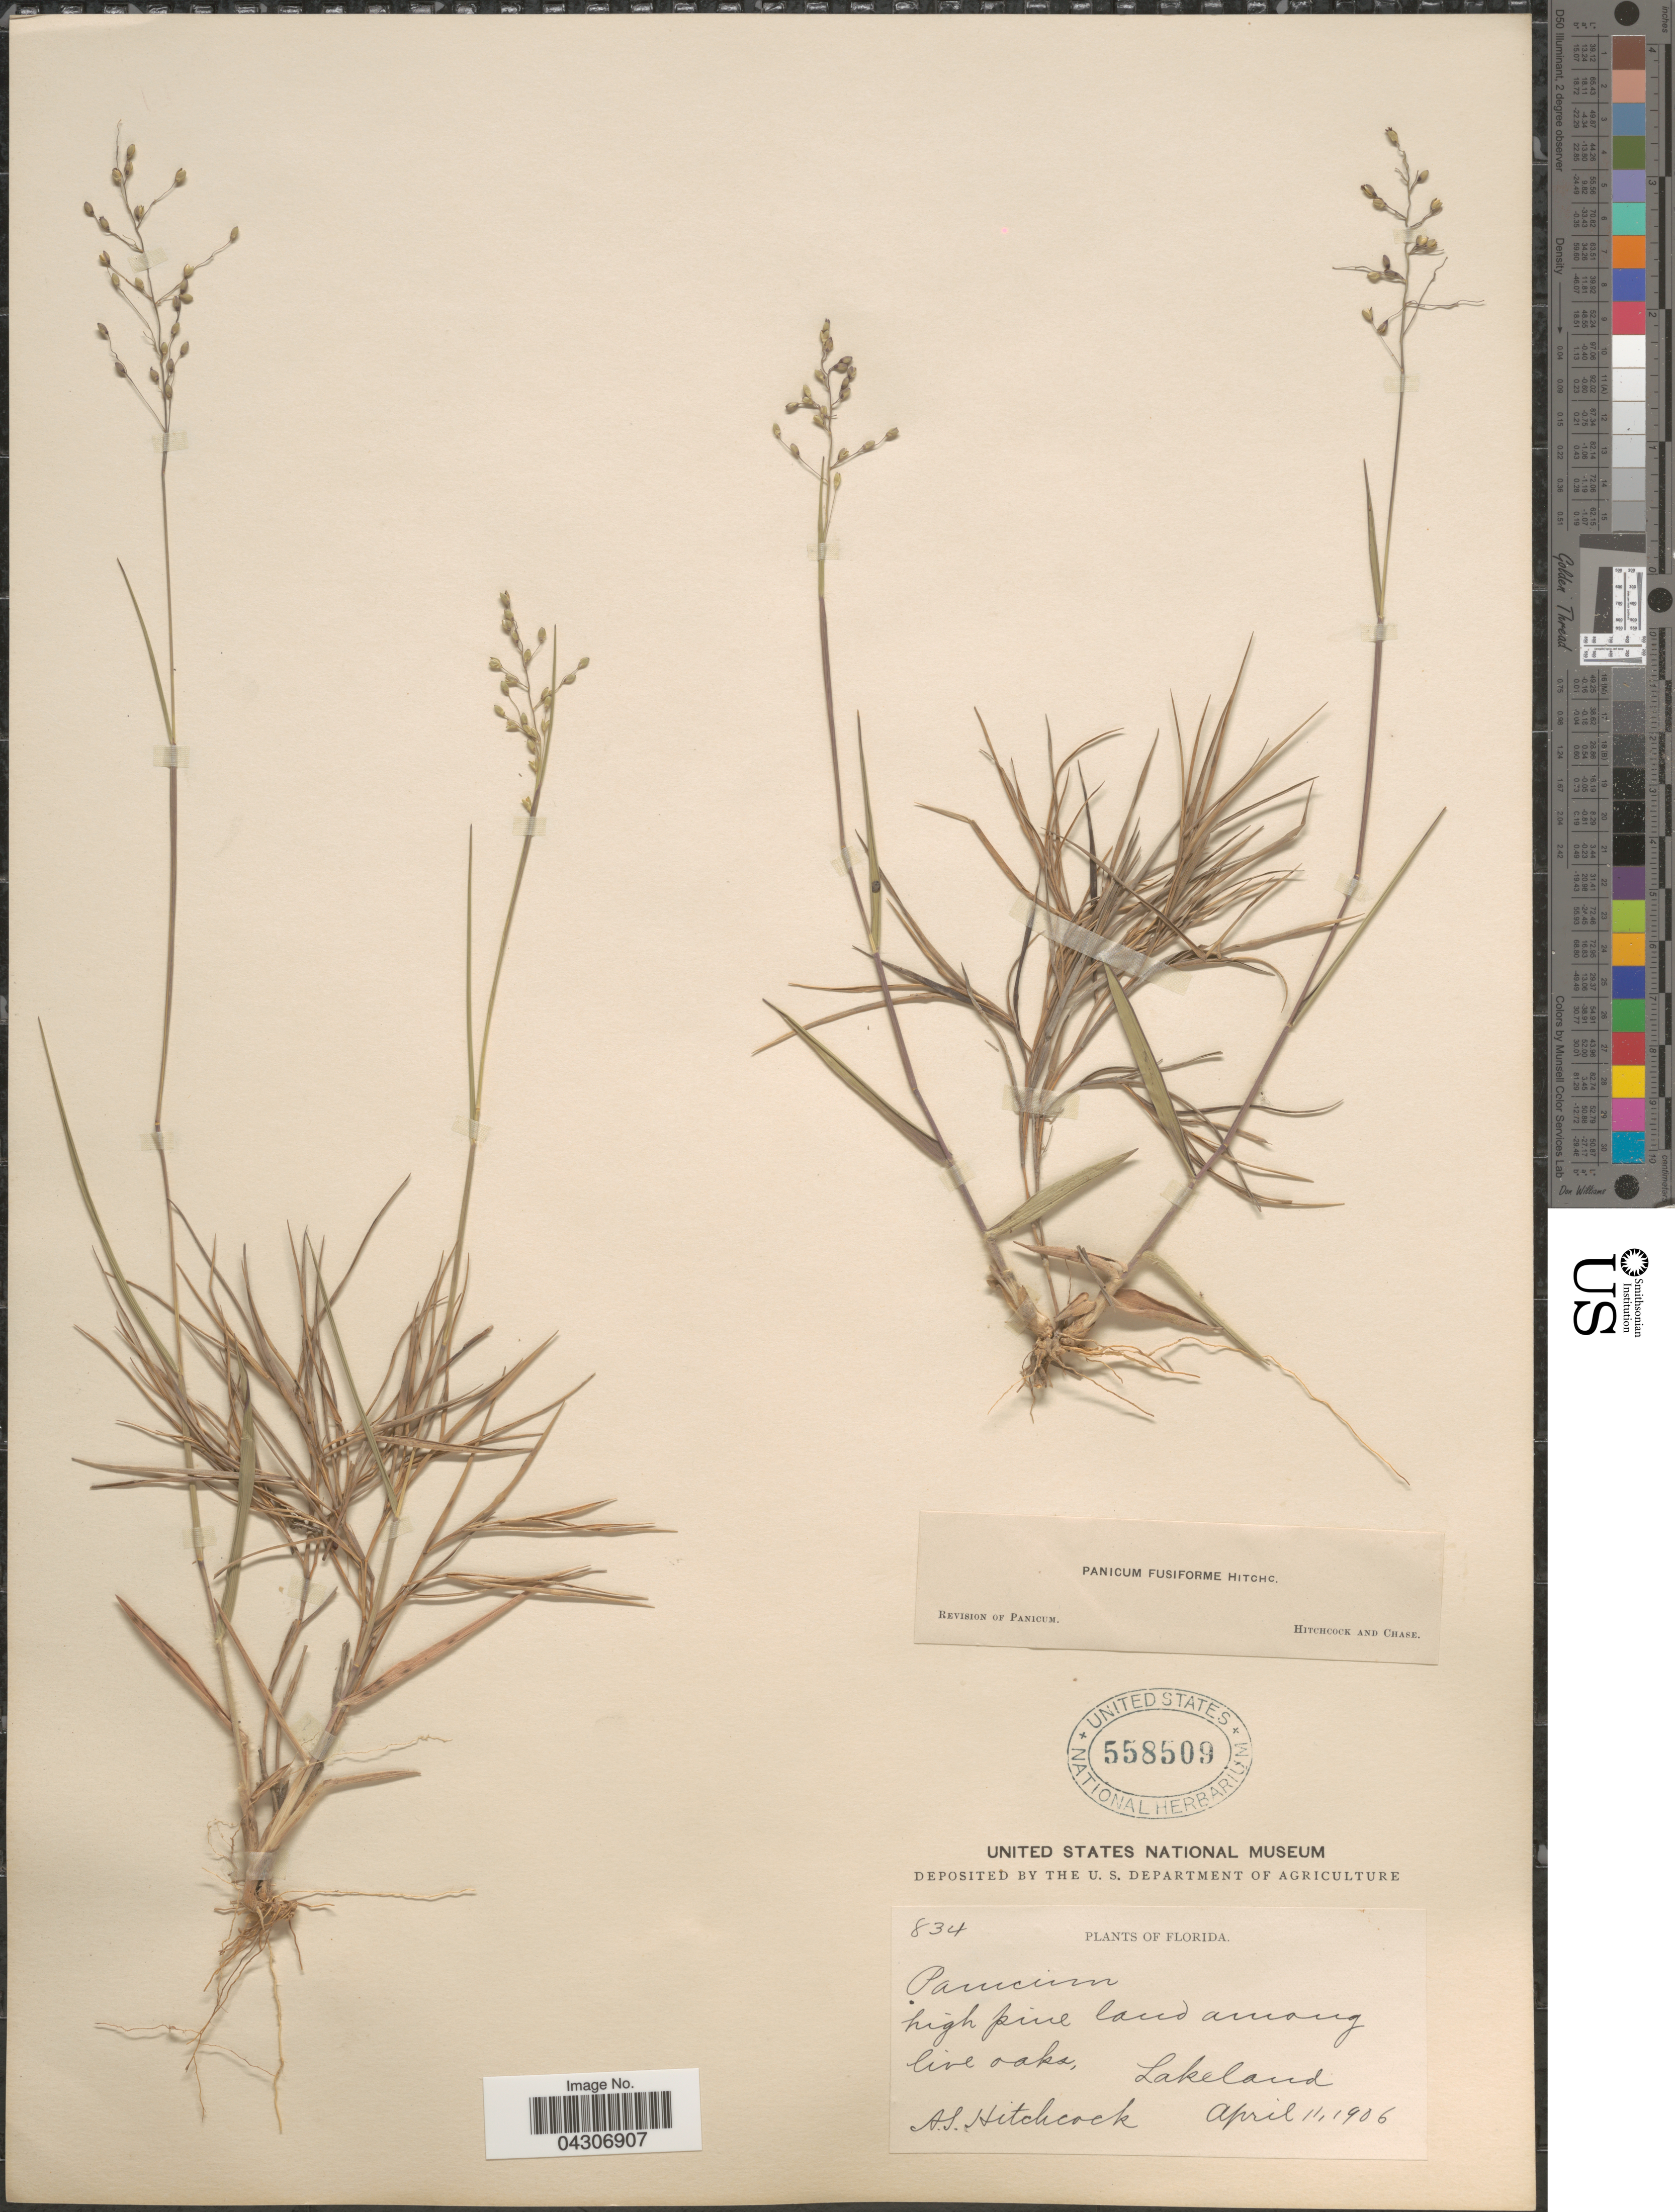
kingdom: Plantae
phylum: Tracheophyta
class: Liliopsida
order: Poales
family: Poaceae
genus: Dichanthelium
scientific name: Dichanthelium aciculare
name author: (Desv. ex Poir.) Gould & C.A. Clark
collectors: A. S. Hitchcock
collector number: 834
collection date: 1906-04-11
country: United States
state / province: Florida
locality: Lakeland.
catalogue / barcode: US 558509